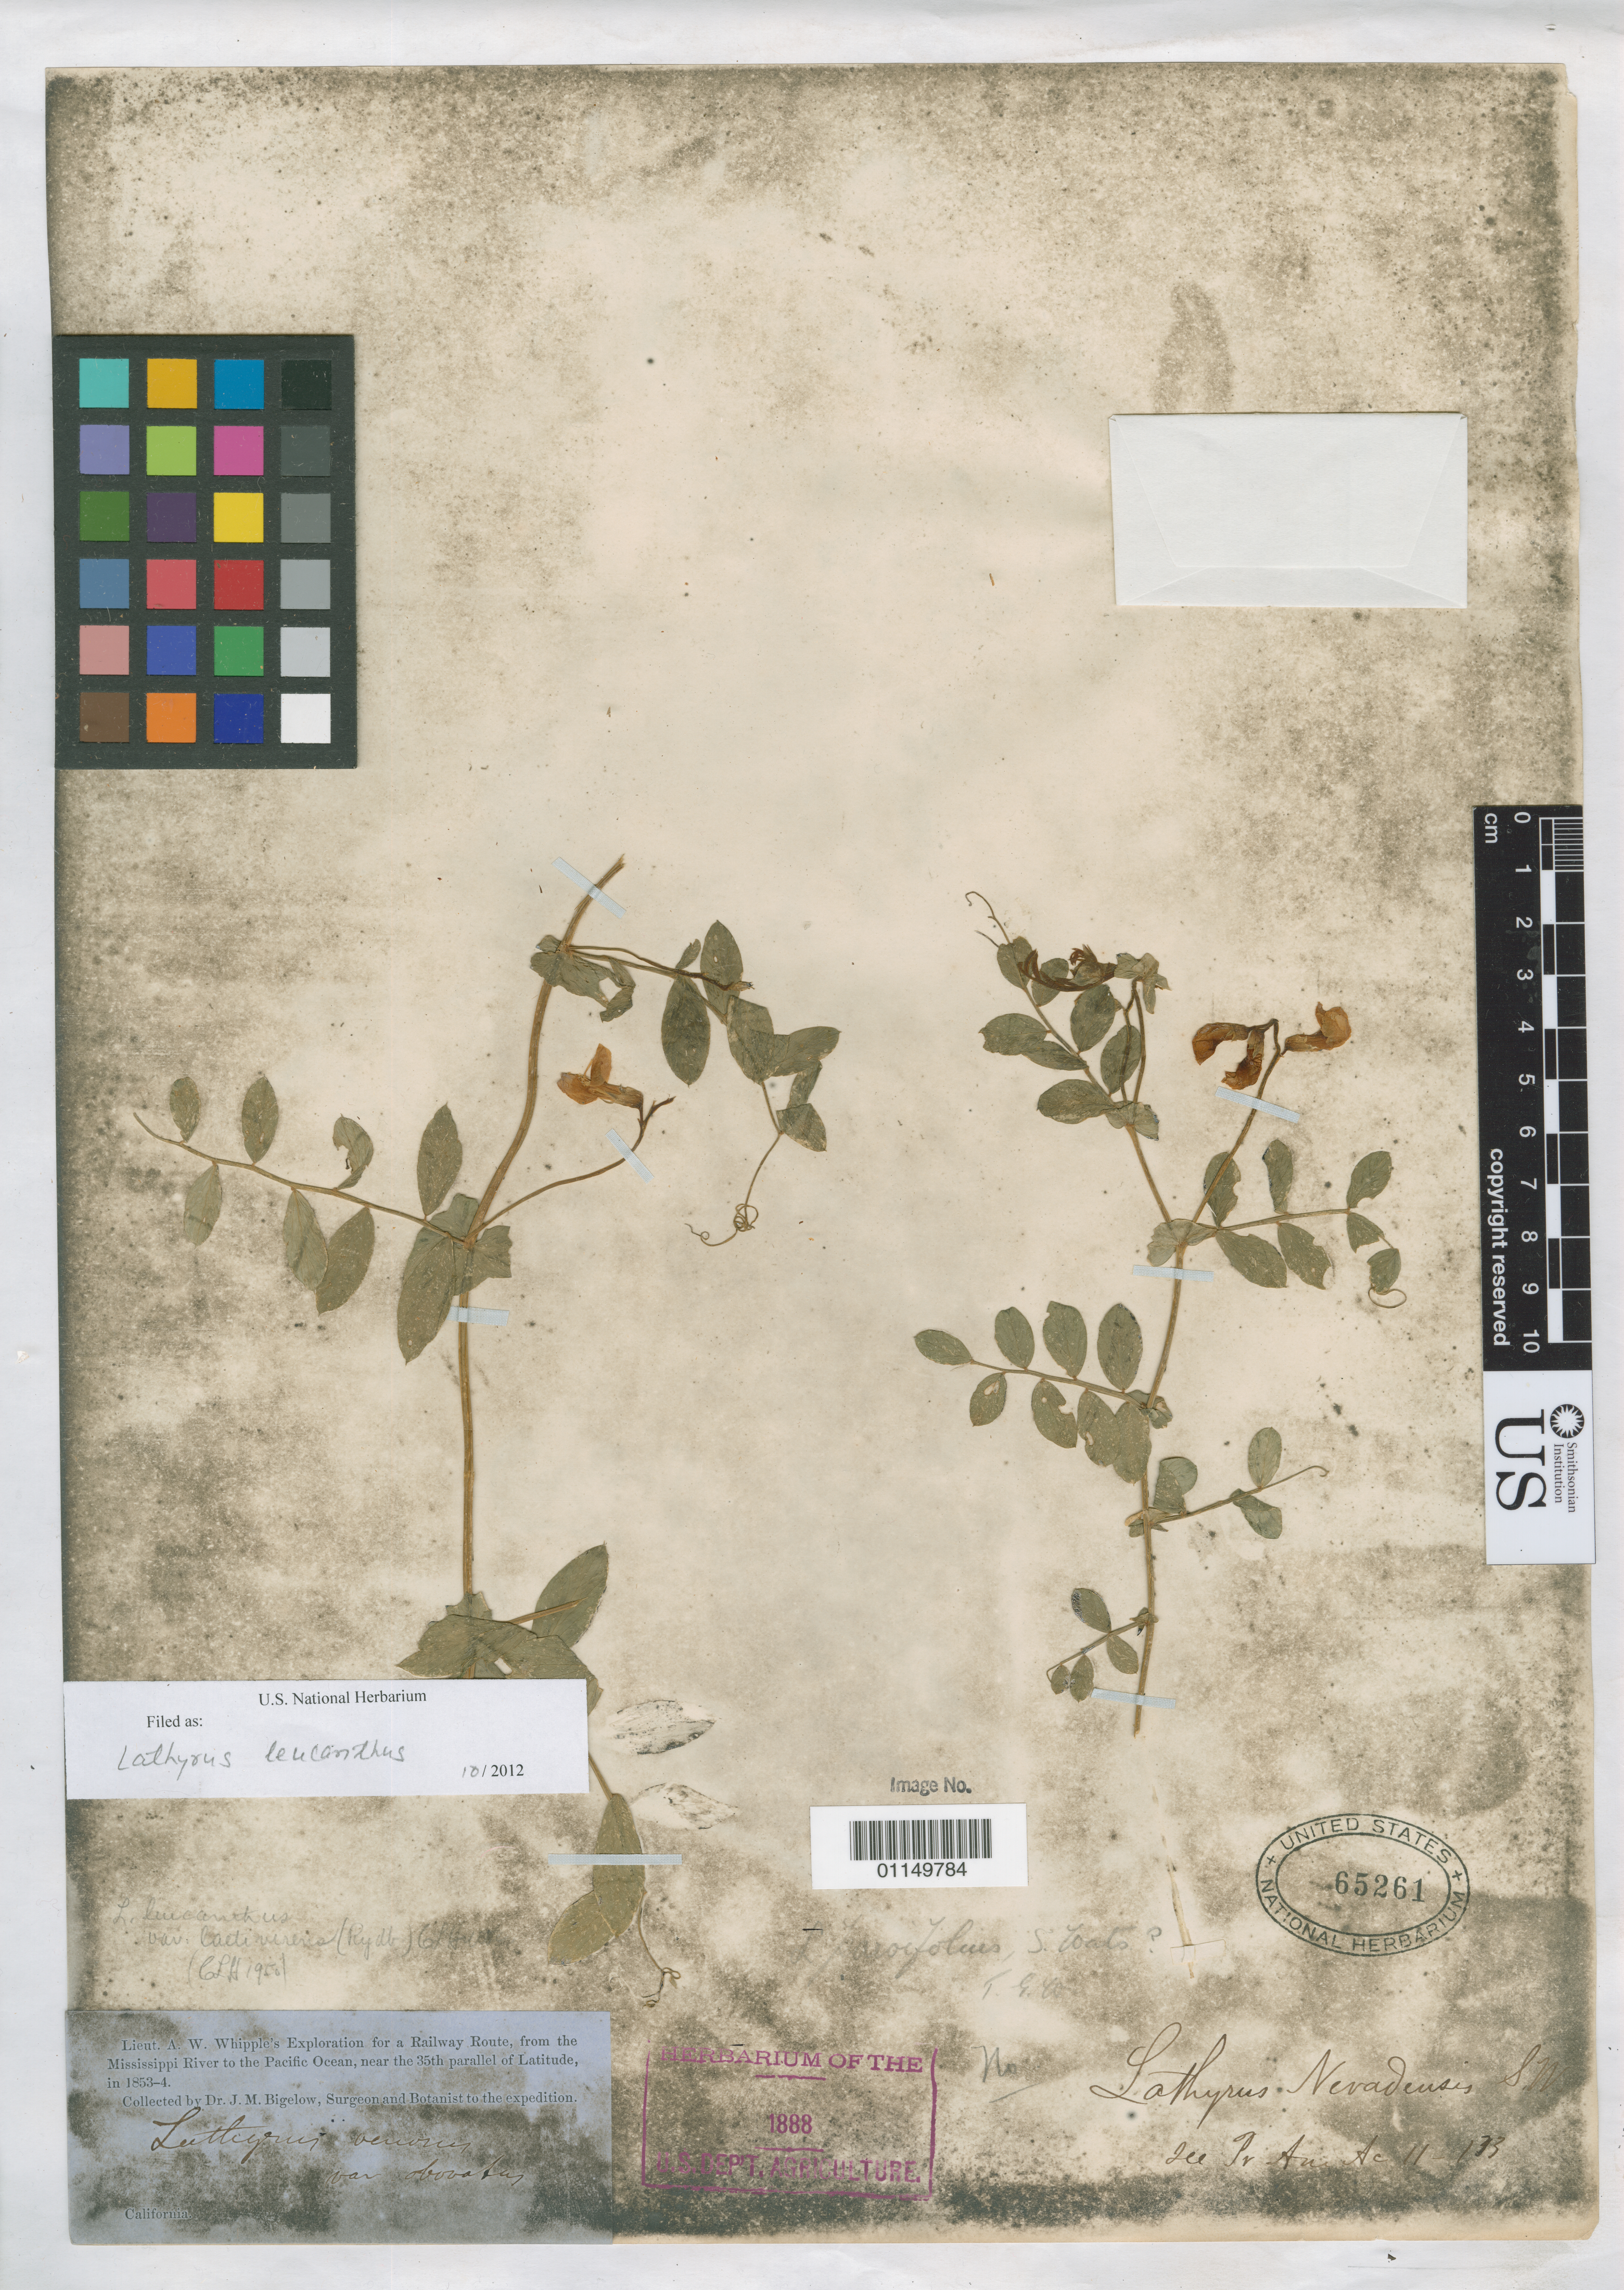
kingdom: Plantae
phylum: Tracheophyta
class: Magnoliopsida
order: Fabales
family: Fabaceae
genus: Lathyrus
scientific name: Lathyrus leucanthus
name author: Rydb.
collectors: J. M. Bigelow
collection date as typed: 1853 to -- --- 1854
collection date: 1853/1854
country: United States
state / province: California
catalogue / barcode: US 65261